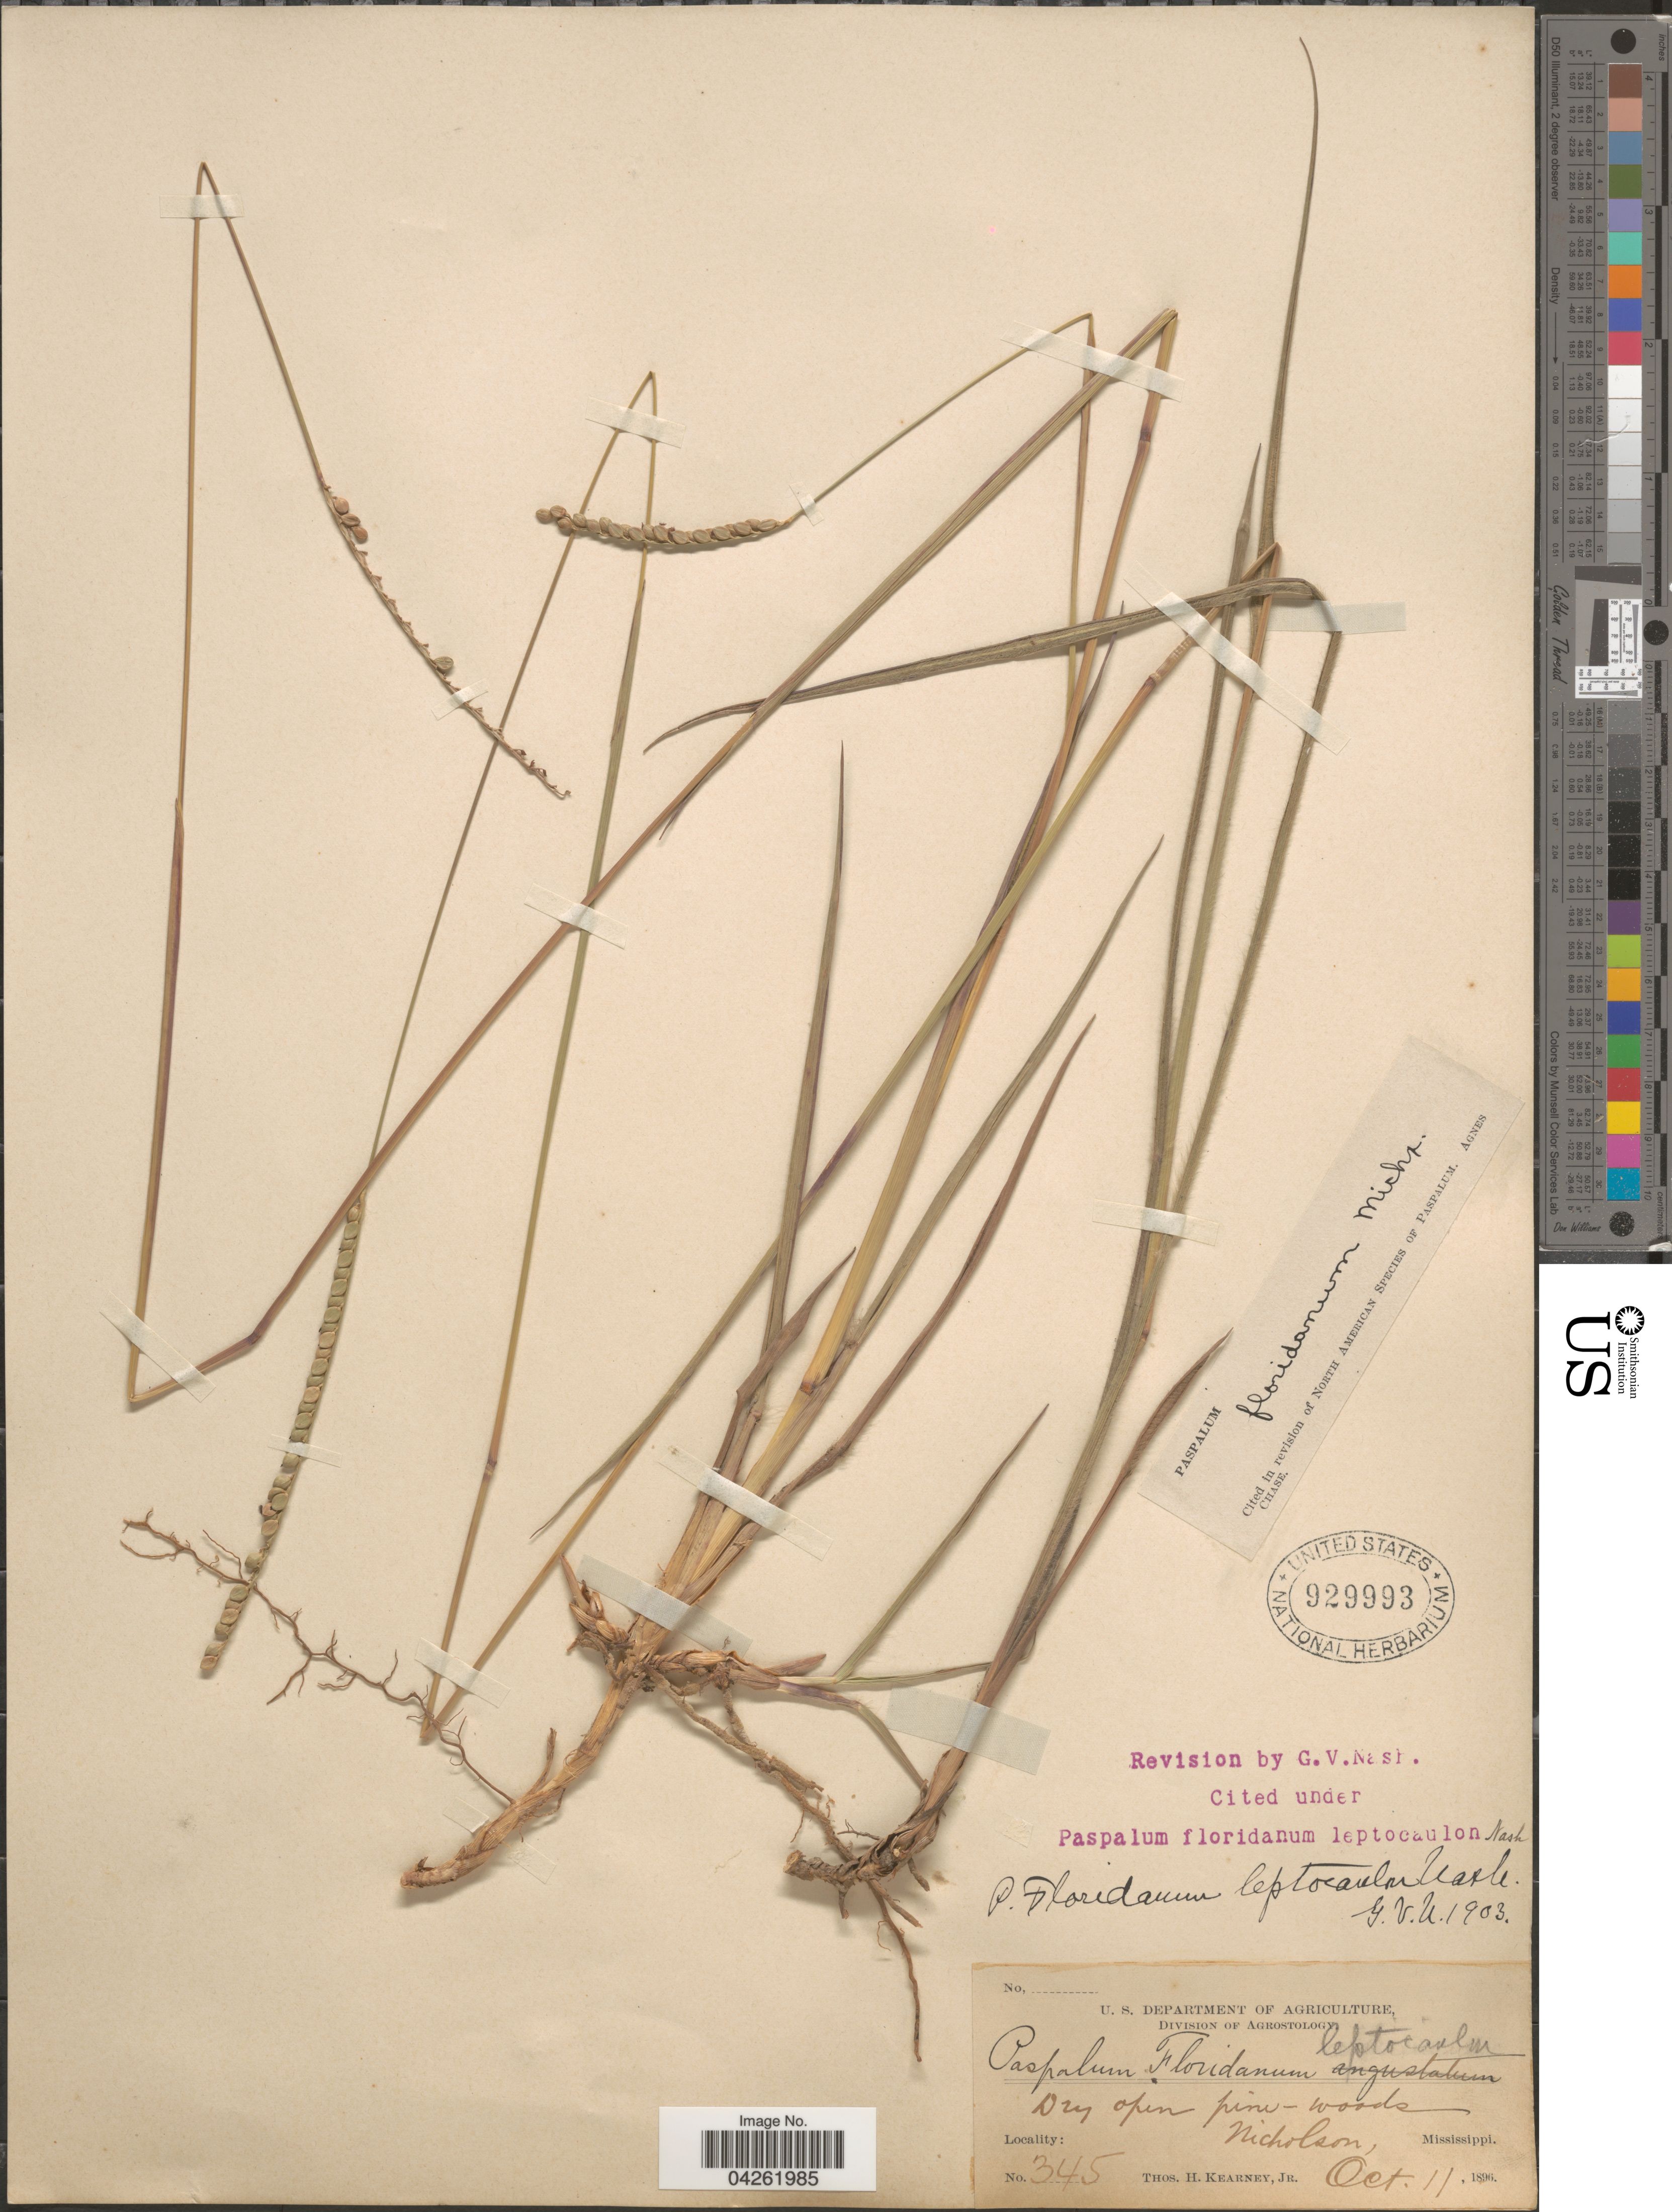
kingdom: Plantae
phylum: Tracheophyta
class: Liliopsida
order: Poales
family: Poaceae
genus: Paspalum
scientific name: Paspalum floridanum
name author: Michx.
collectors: T. H. Kearney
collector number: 345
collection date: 1896-10-11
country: United States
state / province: Mississippi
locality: Nicholson.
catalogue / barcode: US 929993